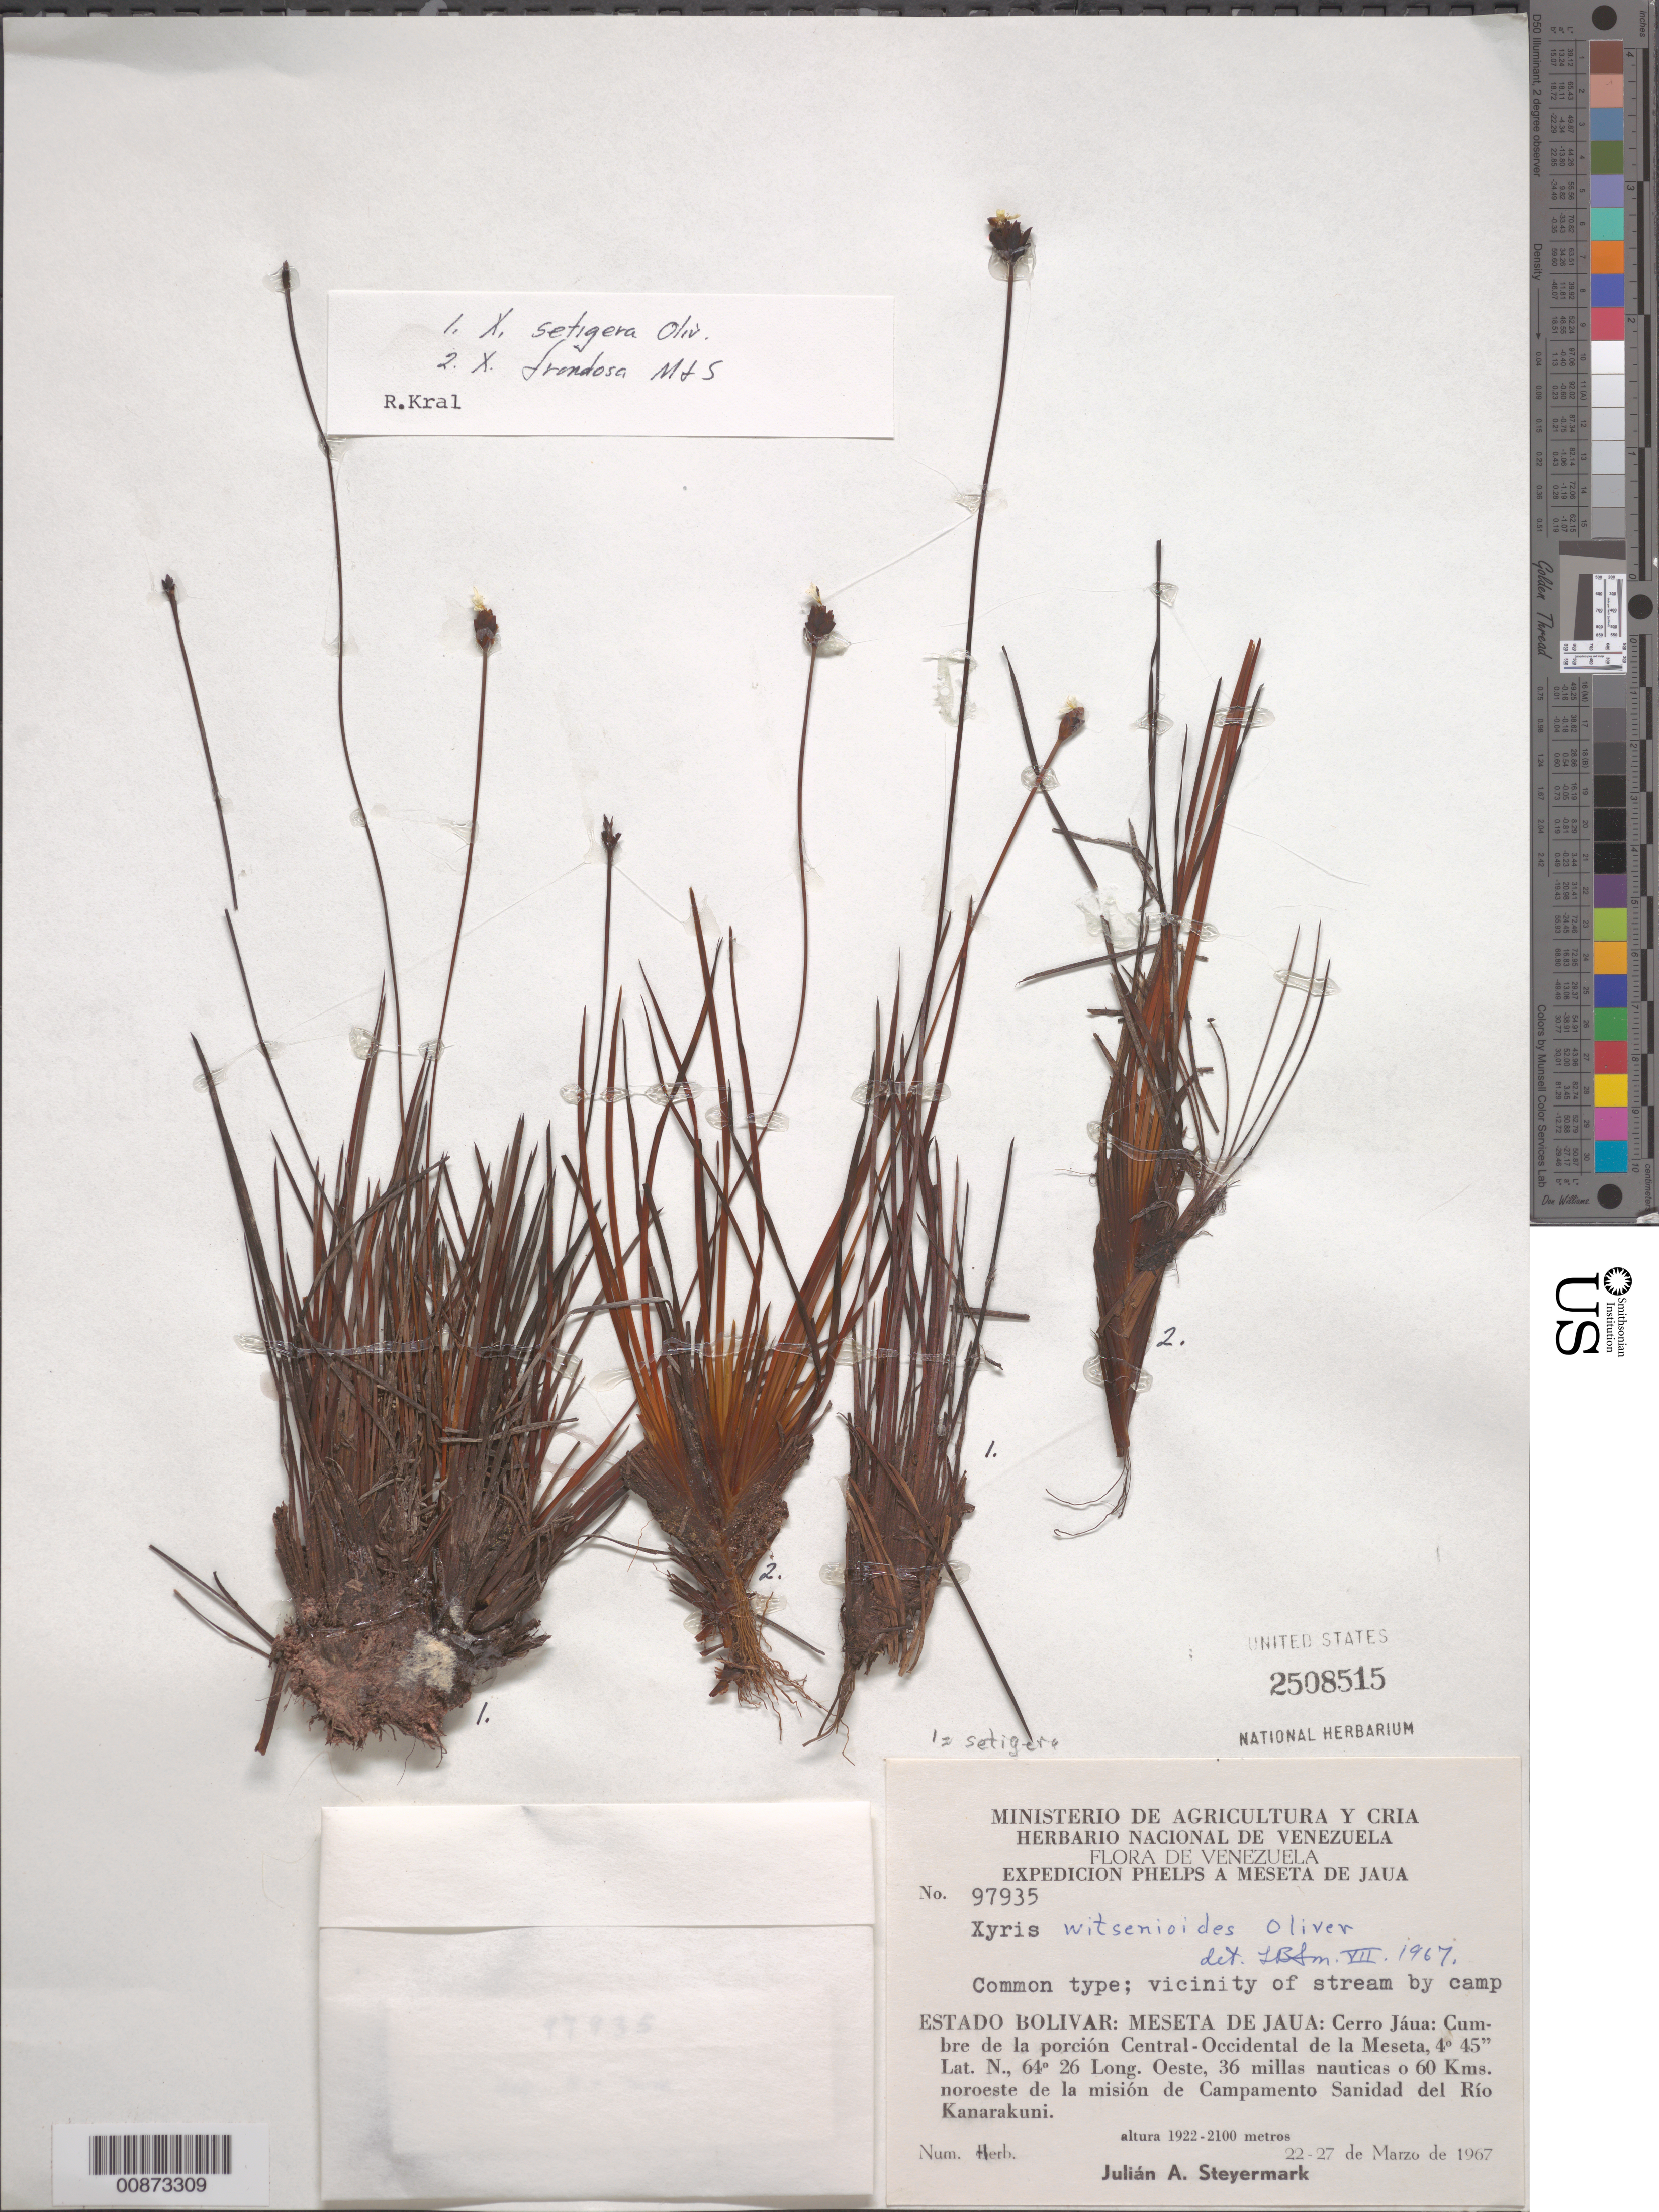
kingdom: Plantae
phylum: Tracheophyta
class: Liliopsida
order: Poales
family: Xyridaceae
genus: Xyris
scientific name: Xyris setigera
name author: Oliv.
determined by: Kral, Robert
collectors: J. Steyermark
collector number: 97935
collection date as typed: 22-Mar-67 to 27-Mar-67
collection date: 1967-03-22/1967-03-27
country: Venezuela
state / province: Bolívar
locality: Meseta del Jaua: Cerro Jáua, cumbre de la porcion Central-Occidental de la Meseta, 36 millas nauticas o 60 km NO de la mision de Campamento Sanidad del Río Kanarakuni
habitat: Vicinity of stream by camp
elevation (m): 1922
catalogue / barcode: US 2508515